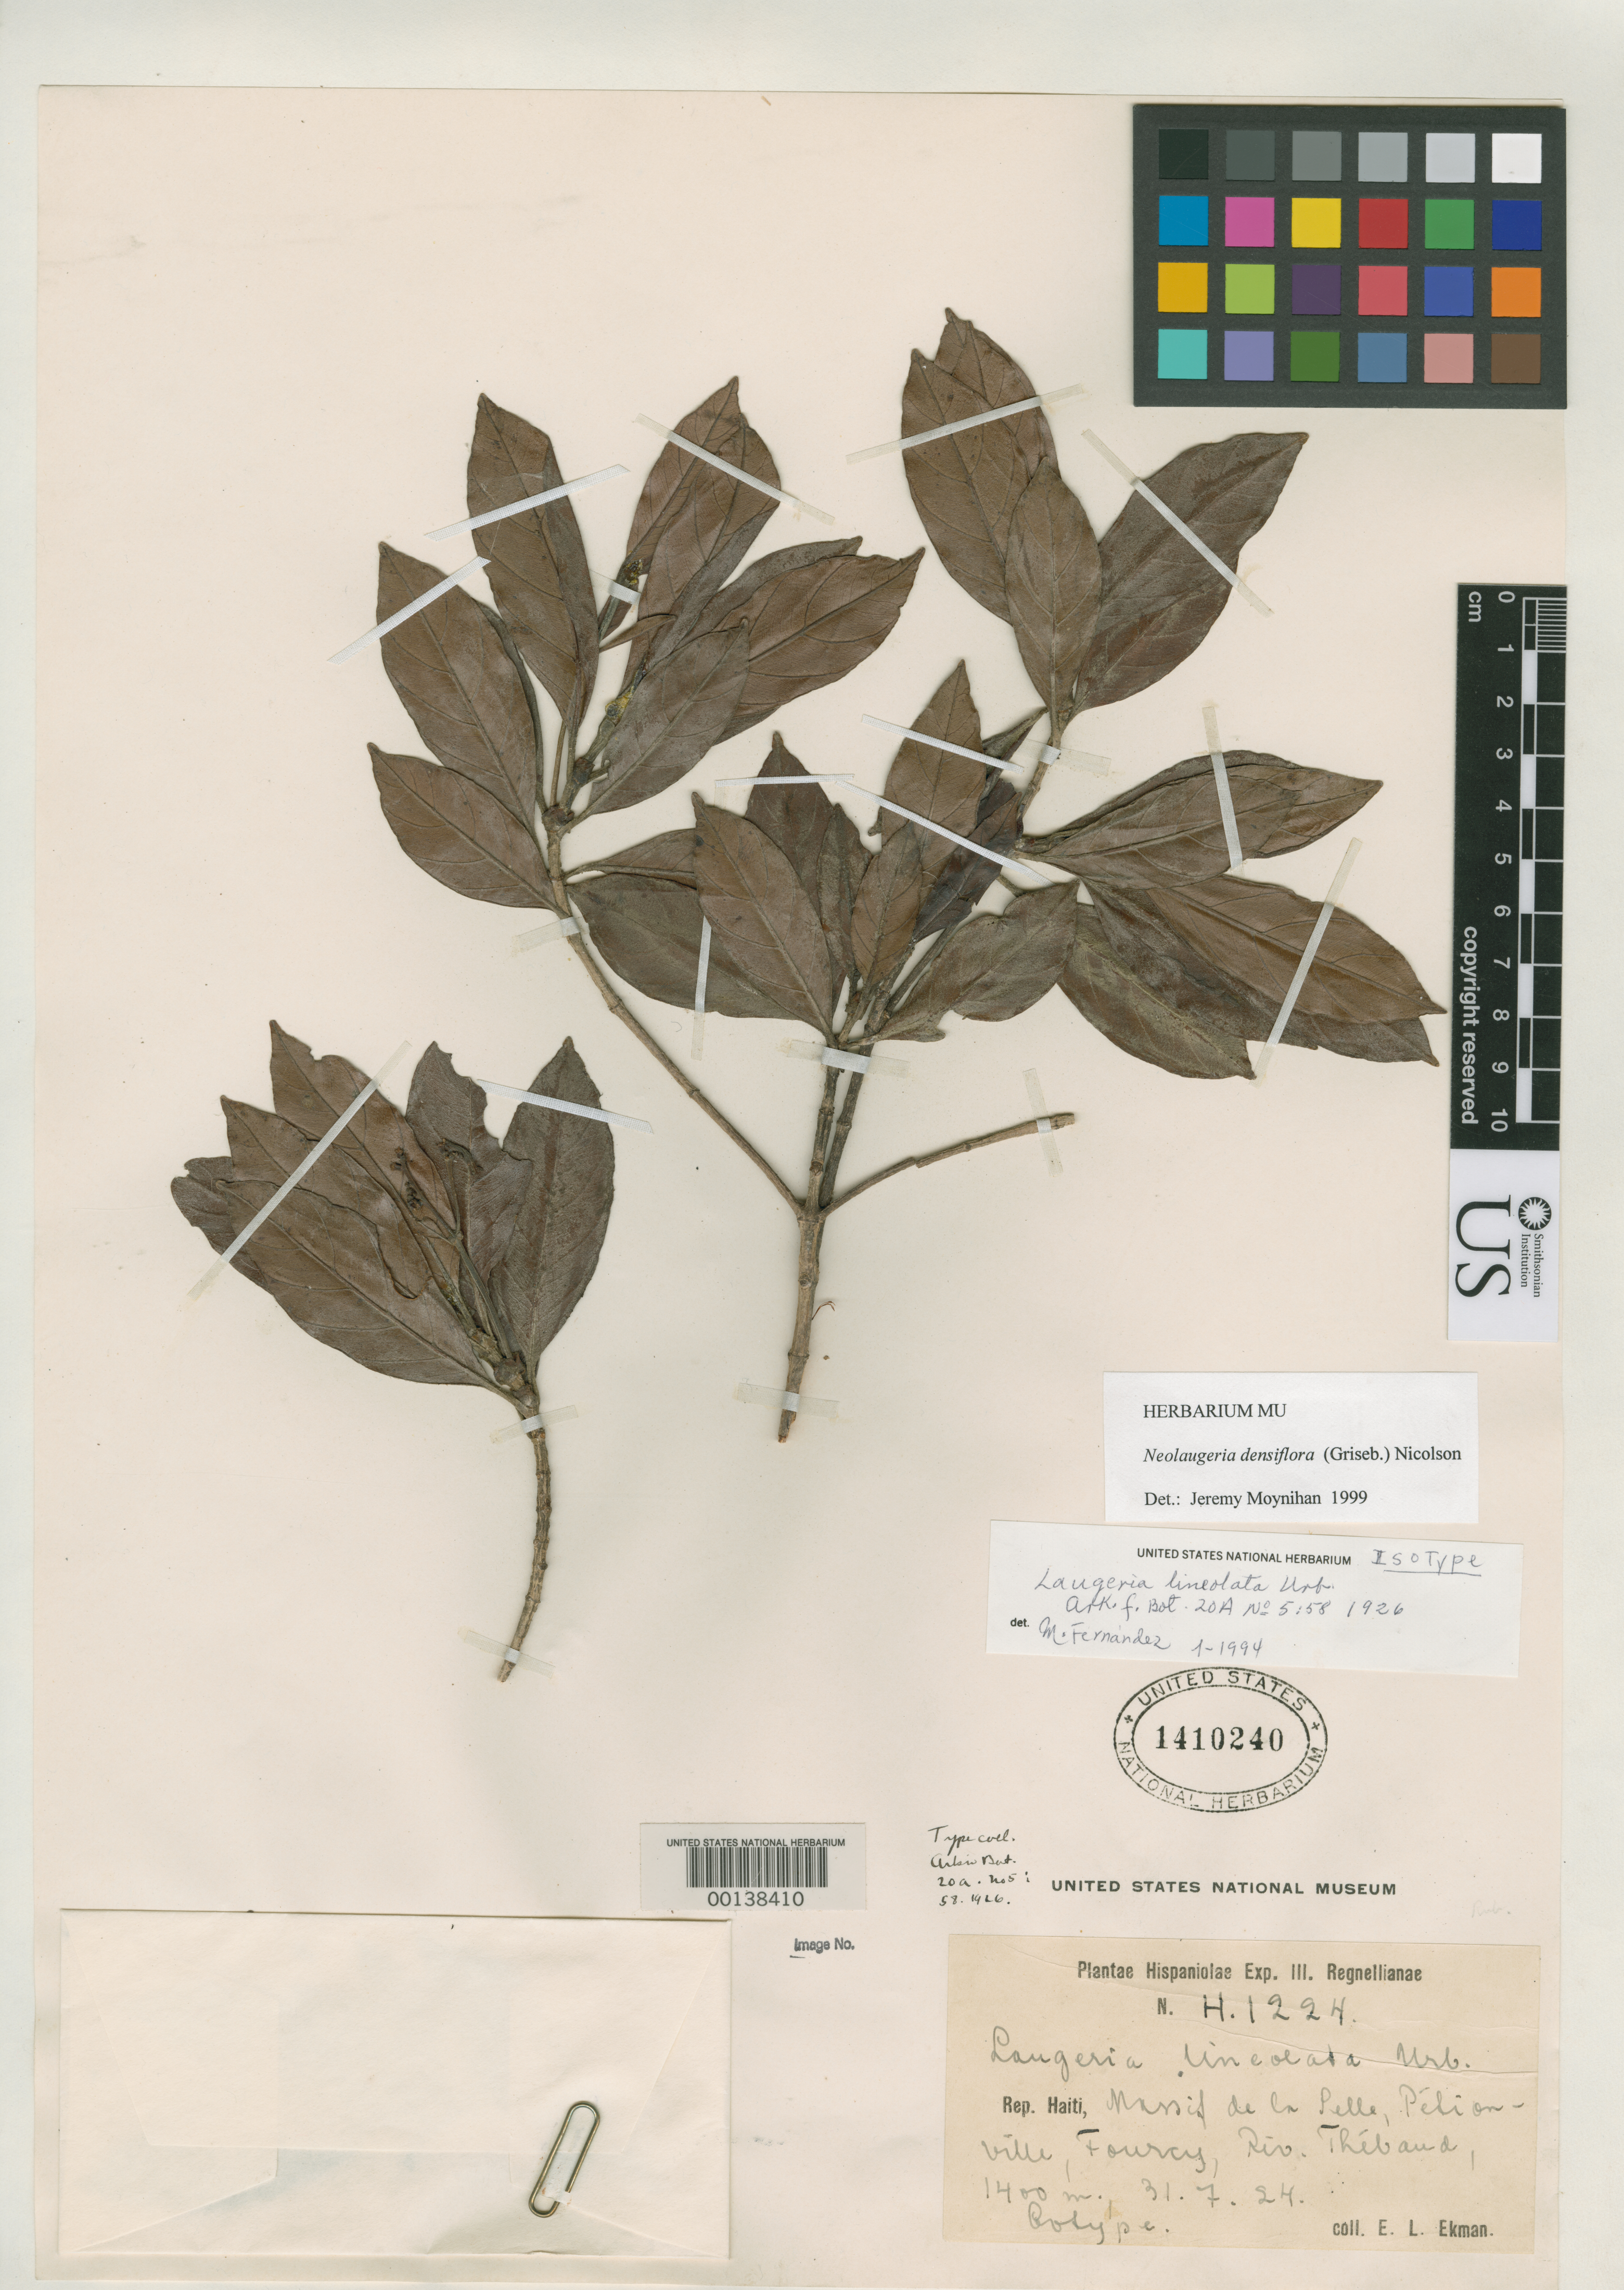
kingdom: Plantae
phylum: Tracheophyta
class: Magnoliopsida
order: Gentianales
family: Rubiaceae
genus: Laugeria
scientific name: Laugeria lineolata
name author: Urb.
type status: Isotype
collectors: E. L. Ekman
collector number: H 1224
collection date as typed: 31 Jul 1924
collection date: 1924-07-31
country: Haiti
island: Hispaniola Island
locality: Massif de La Selle, between Morne Tranchant and Morne Brouet, the Baud River.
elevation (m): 1400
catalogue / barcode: US 1410240